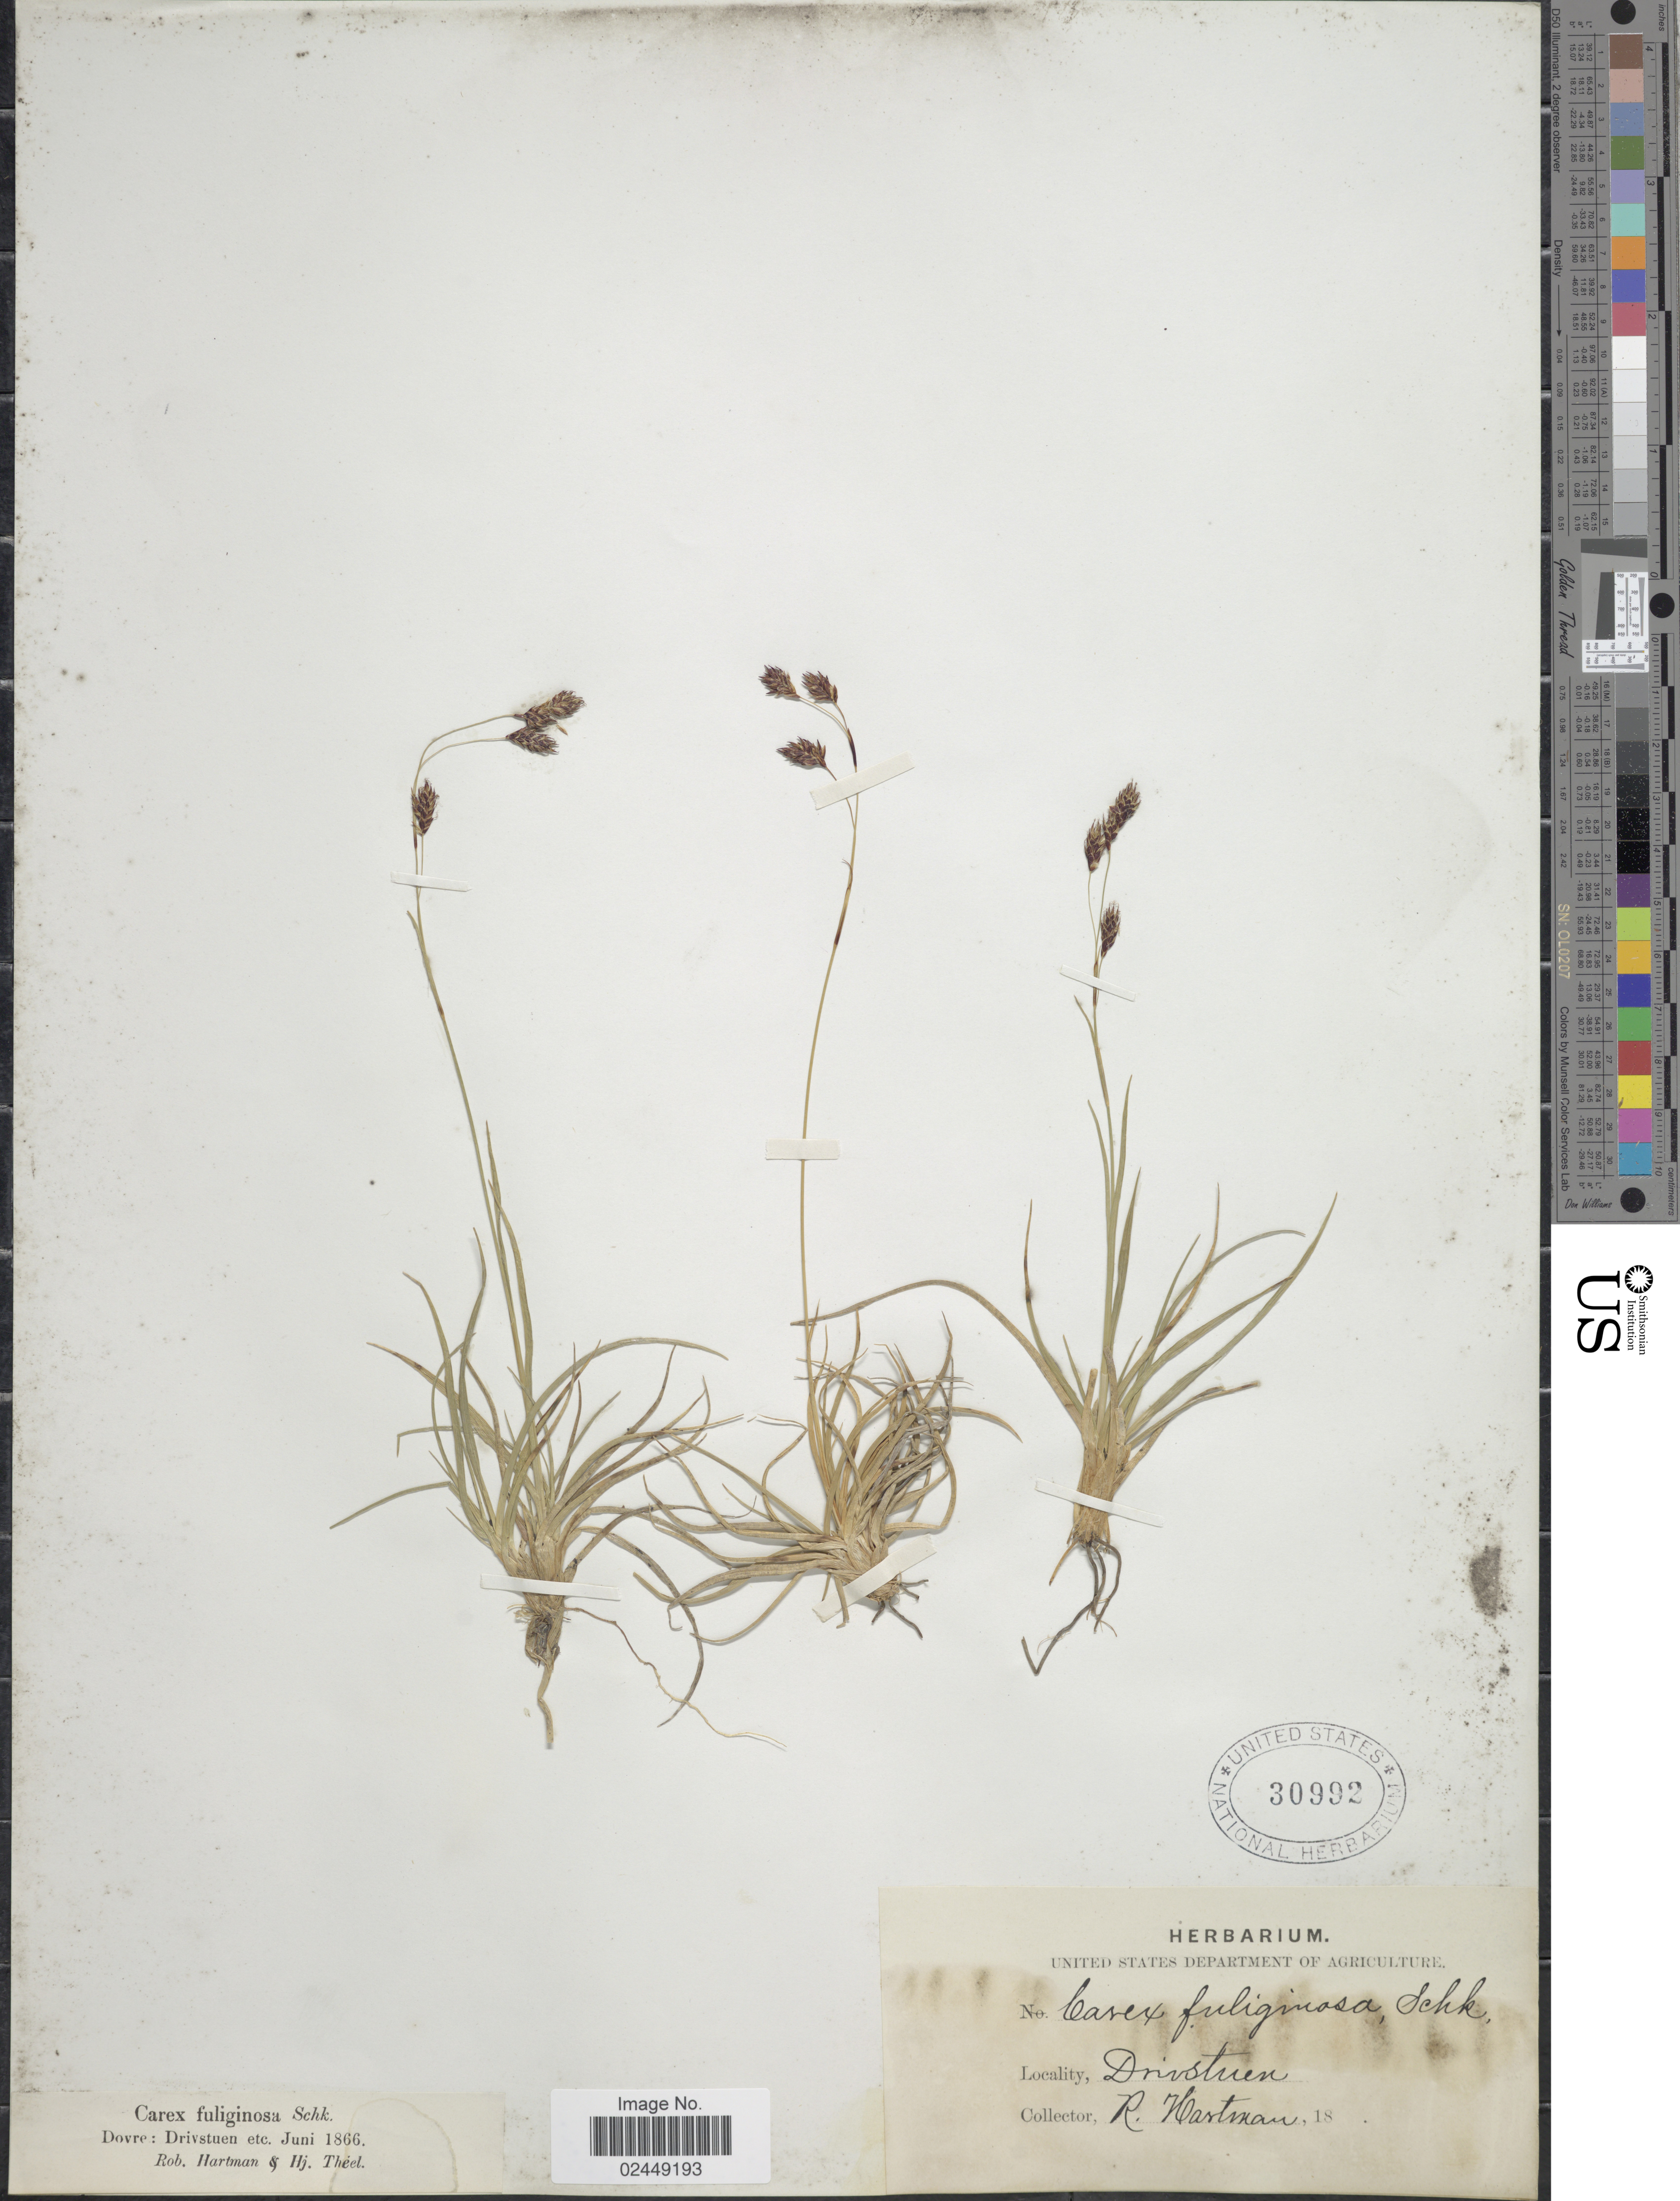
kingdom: Plantae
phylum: Tracheophyta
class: Liliopsida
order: Poales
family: Cyperaceae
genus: Carex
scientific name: Carex fuliginosa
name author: Schkuhr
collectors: R. W. Hartman & H. Théel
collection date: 1866-06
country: Norway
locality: Dovre: Drivstuen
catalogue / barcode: US 30992